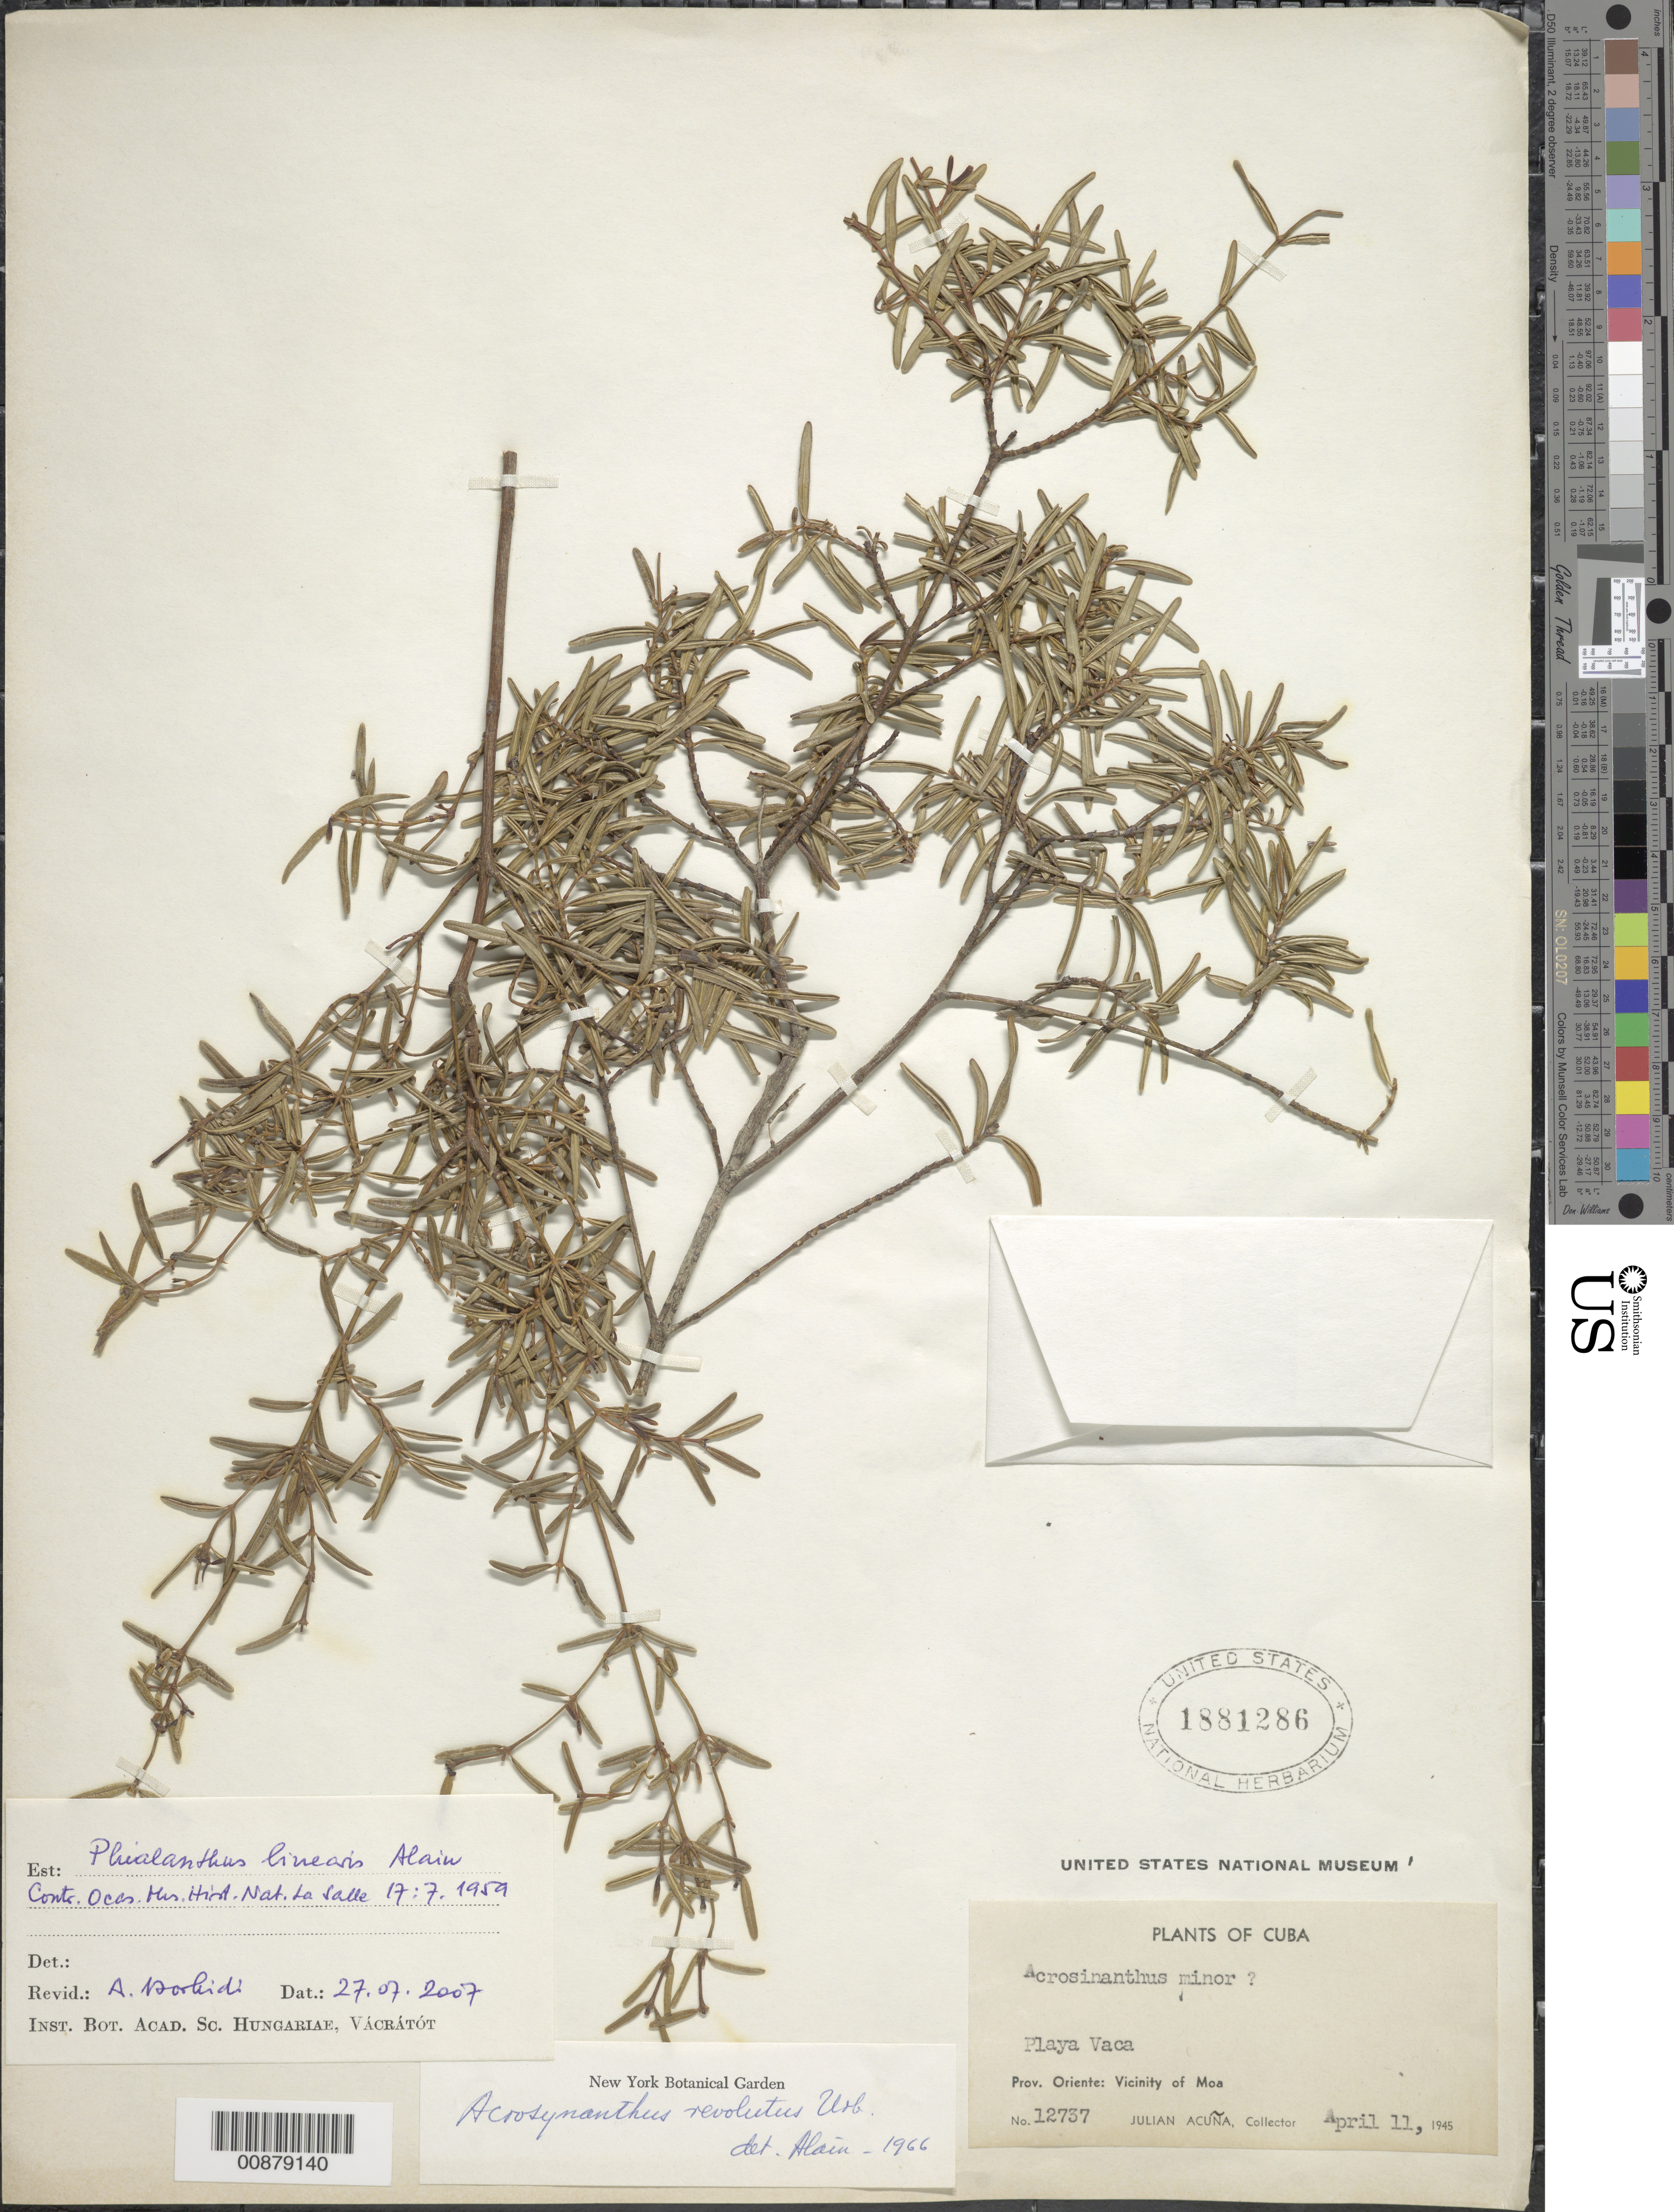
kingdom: Plantae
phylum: Tracheophyta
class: Magnoliopsida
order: Gentianales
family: Rubiaceae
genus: Phialanthus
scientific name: Phialanthus linearis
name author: Alain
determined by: Borhidi, Attila L.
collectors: J. Acuña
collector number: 12737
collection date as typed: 11 Apr 1945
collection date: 1945-04-11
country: Cuba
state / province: Holguín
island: Cuba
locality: Vicinity of Moa [Oriente], Playa Vaca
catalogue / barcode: US 1881286